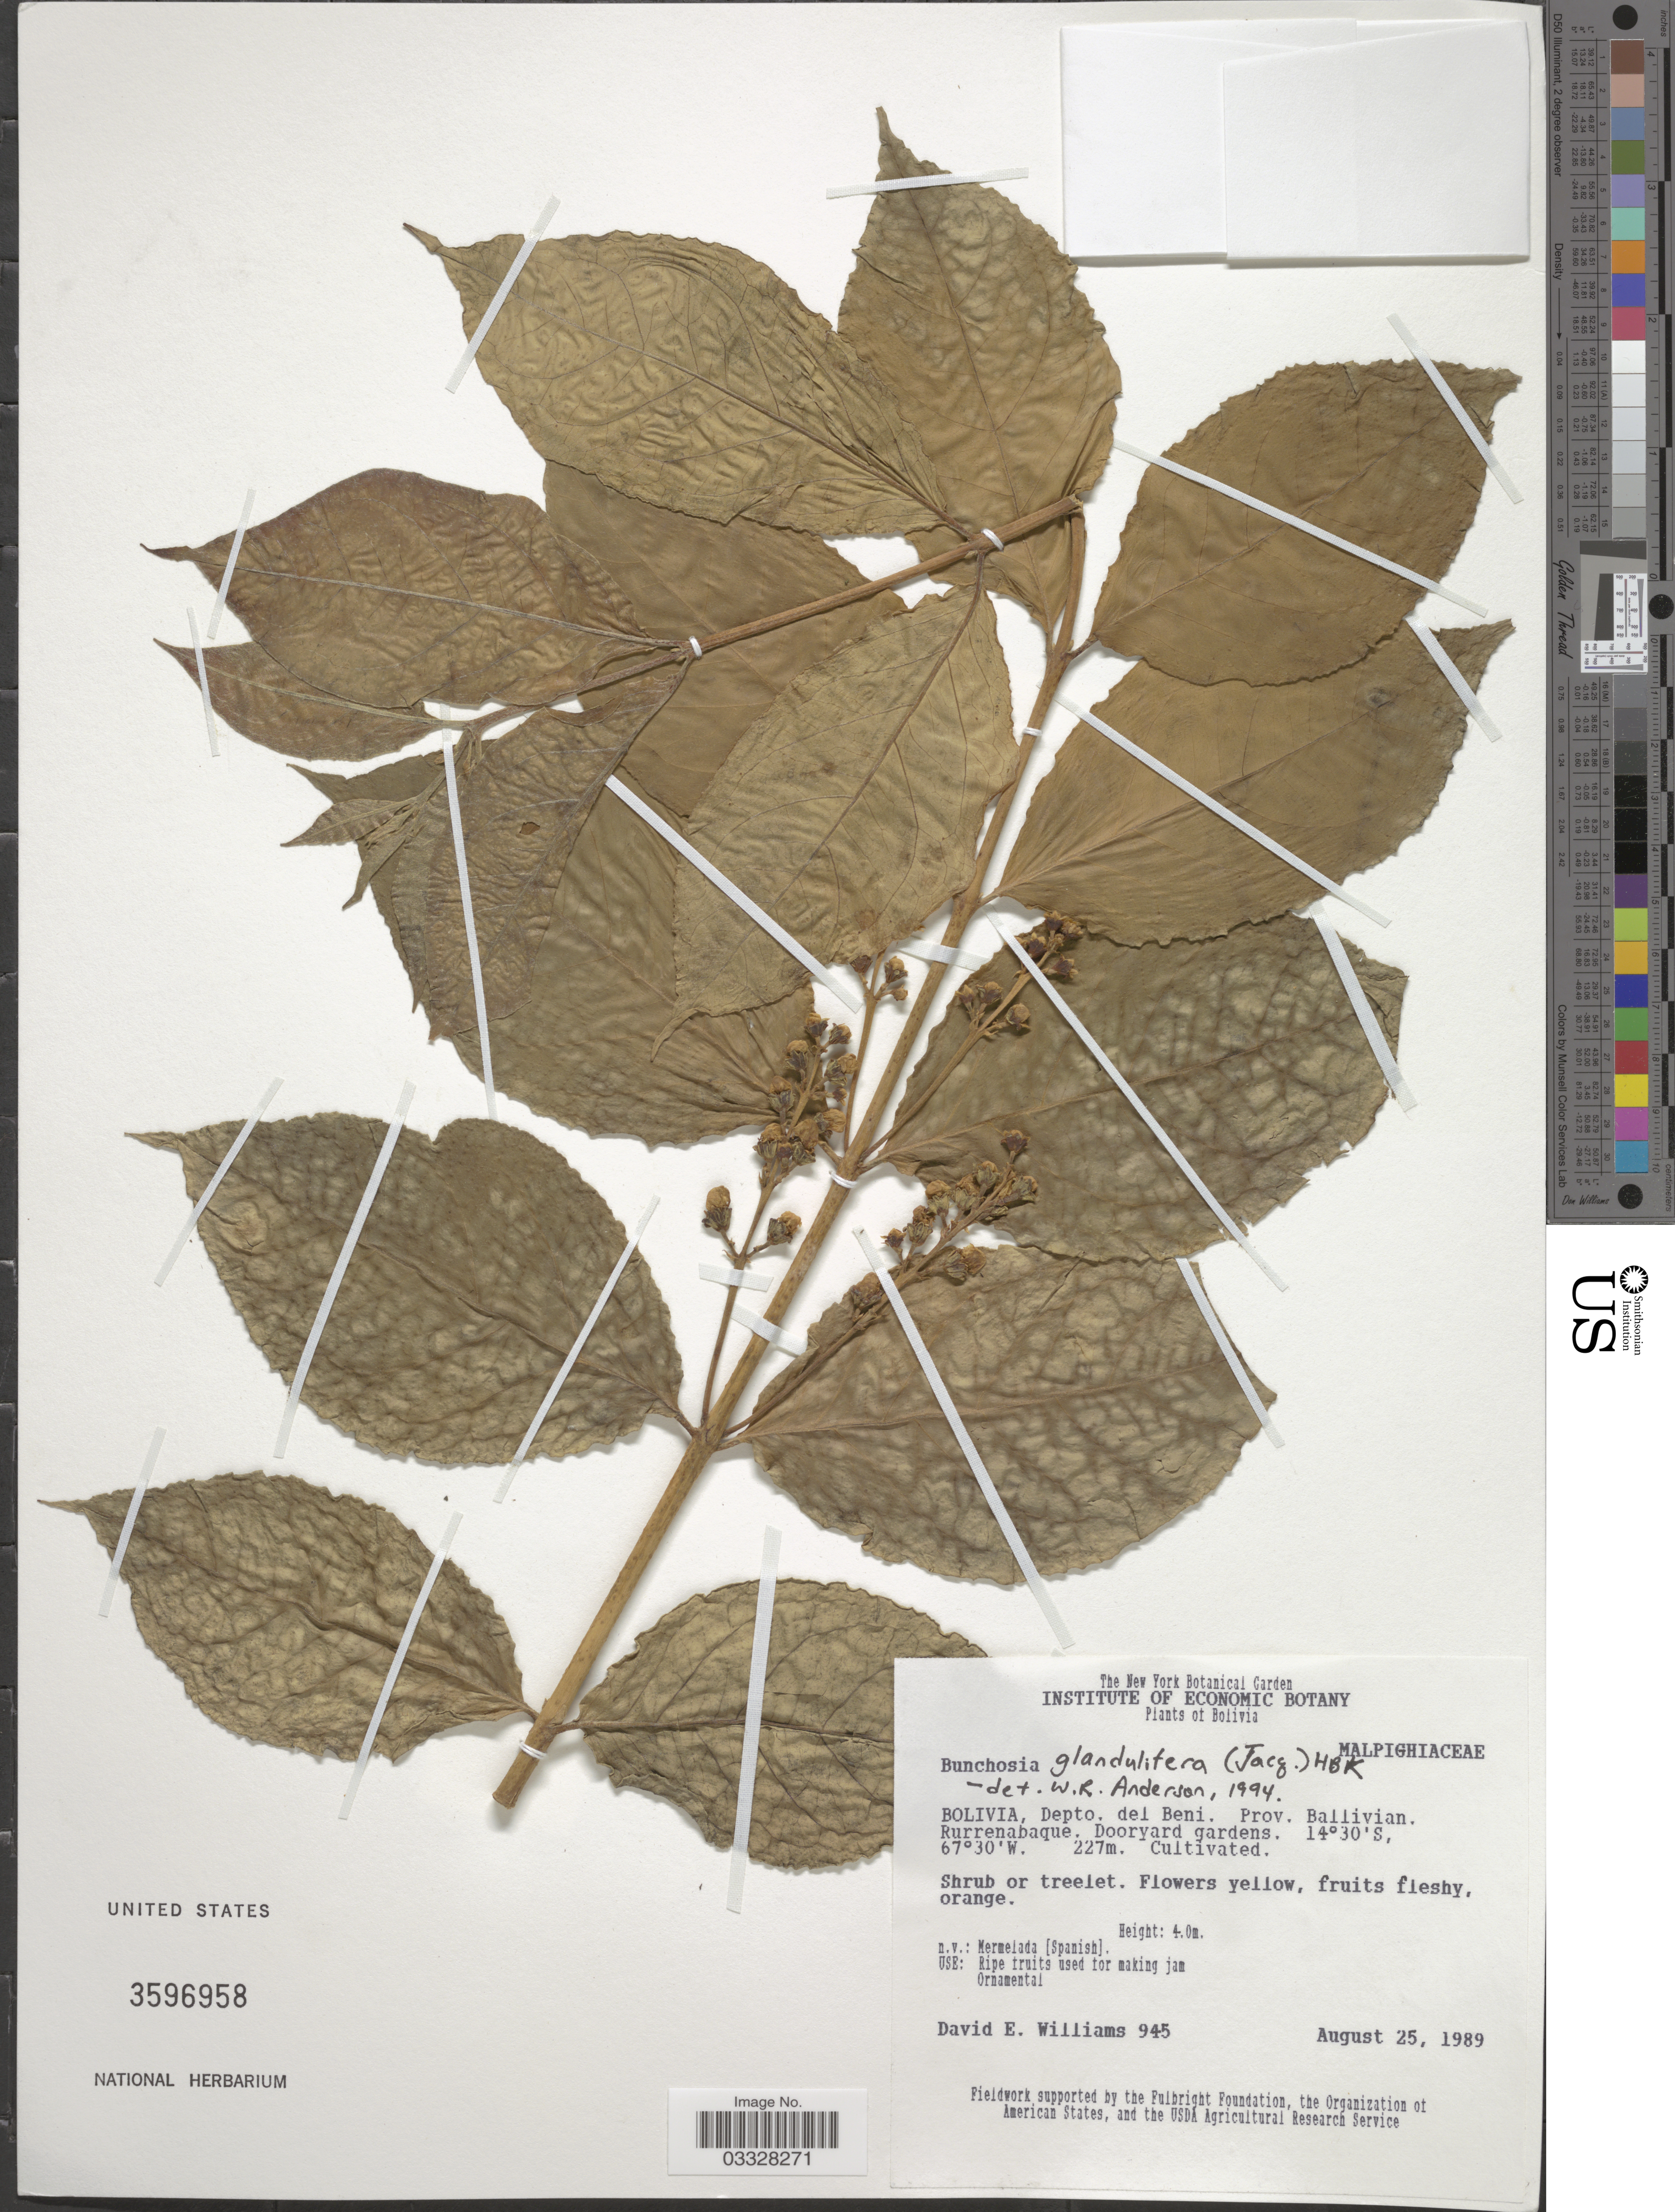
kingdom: Plantae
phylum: Tracheophyta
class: Magnoliopsida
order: Malpighiales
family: Malpighiaceae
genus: Bunchosia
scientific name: Bunchosia glandulifera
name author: (Jacq.) Kunth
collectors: D. E. Williams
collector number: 945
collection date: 1989-08-25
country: Bolivia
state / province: Beni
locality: Depto. del Beni. Prov. Ballivian. Rurrenabaque. Dooryard gardens.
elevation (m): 227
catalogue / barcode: US 3596958